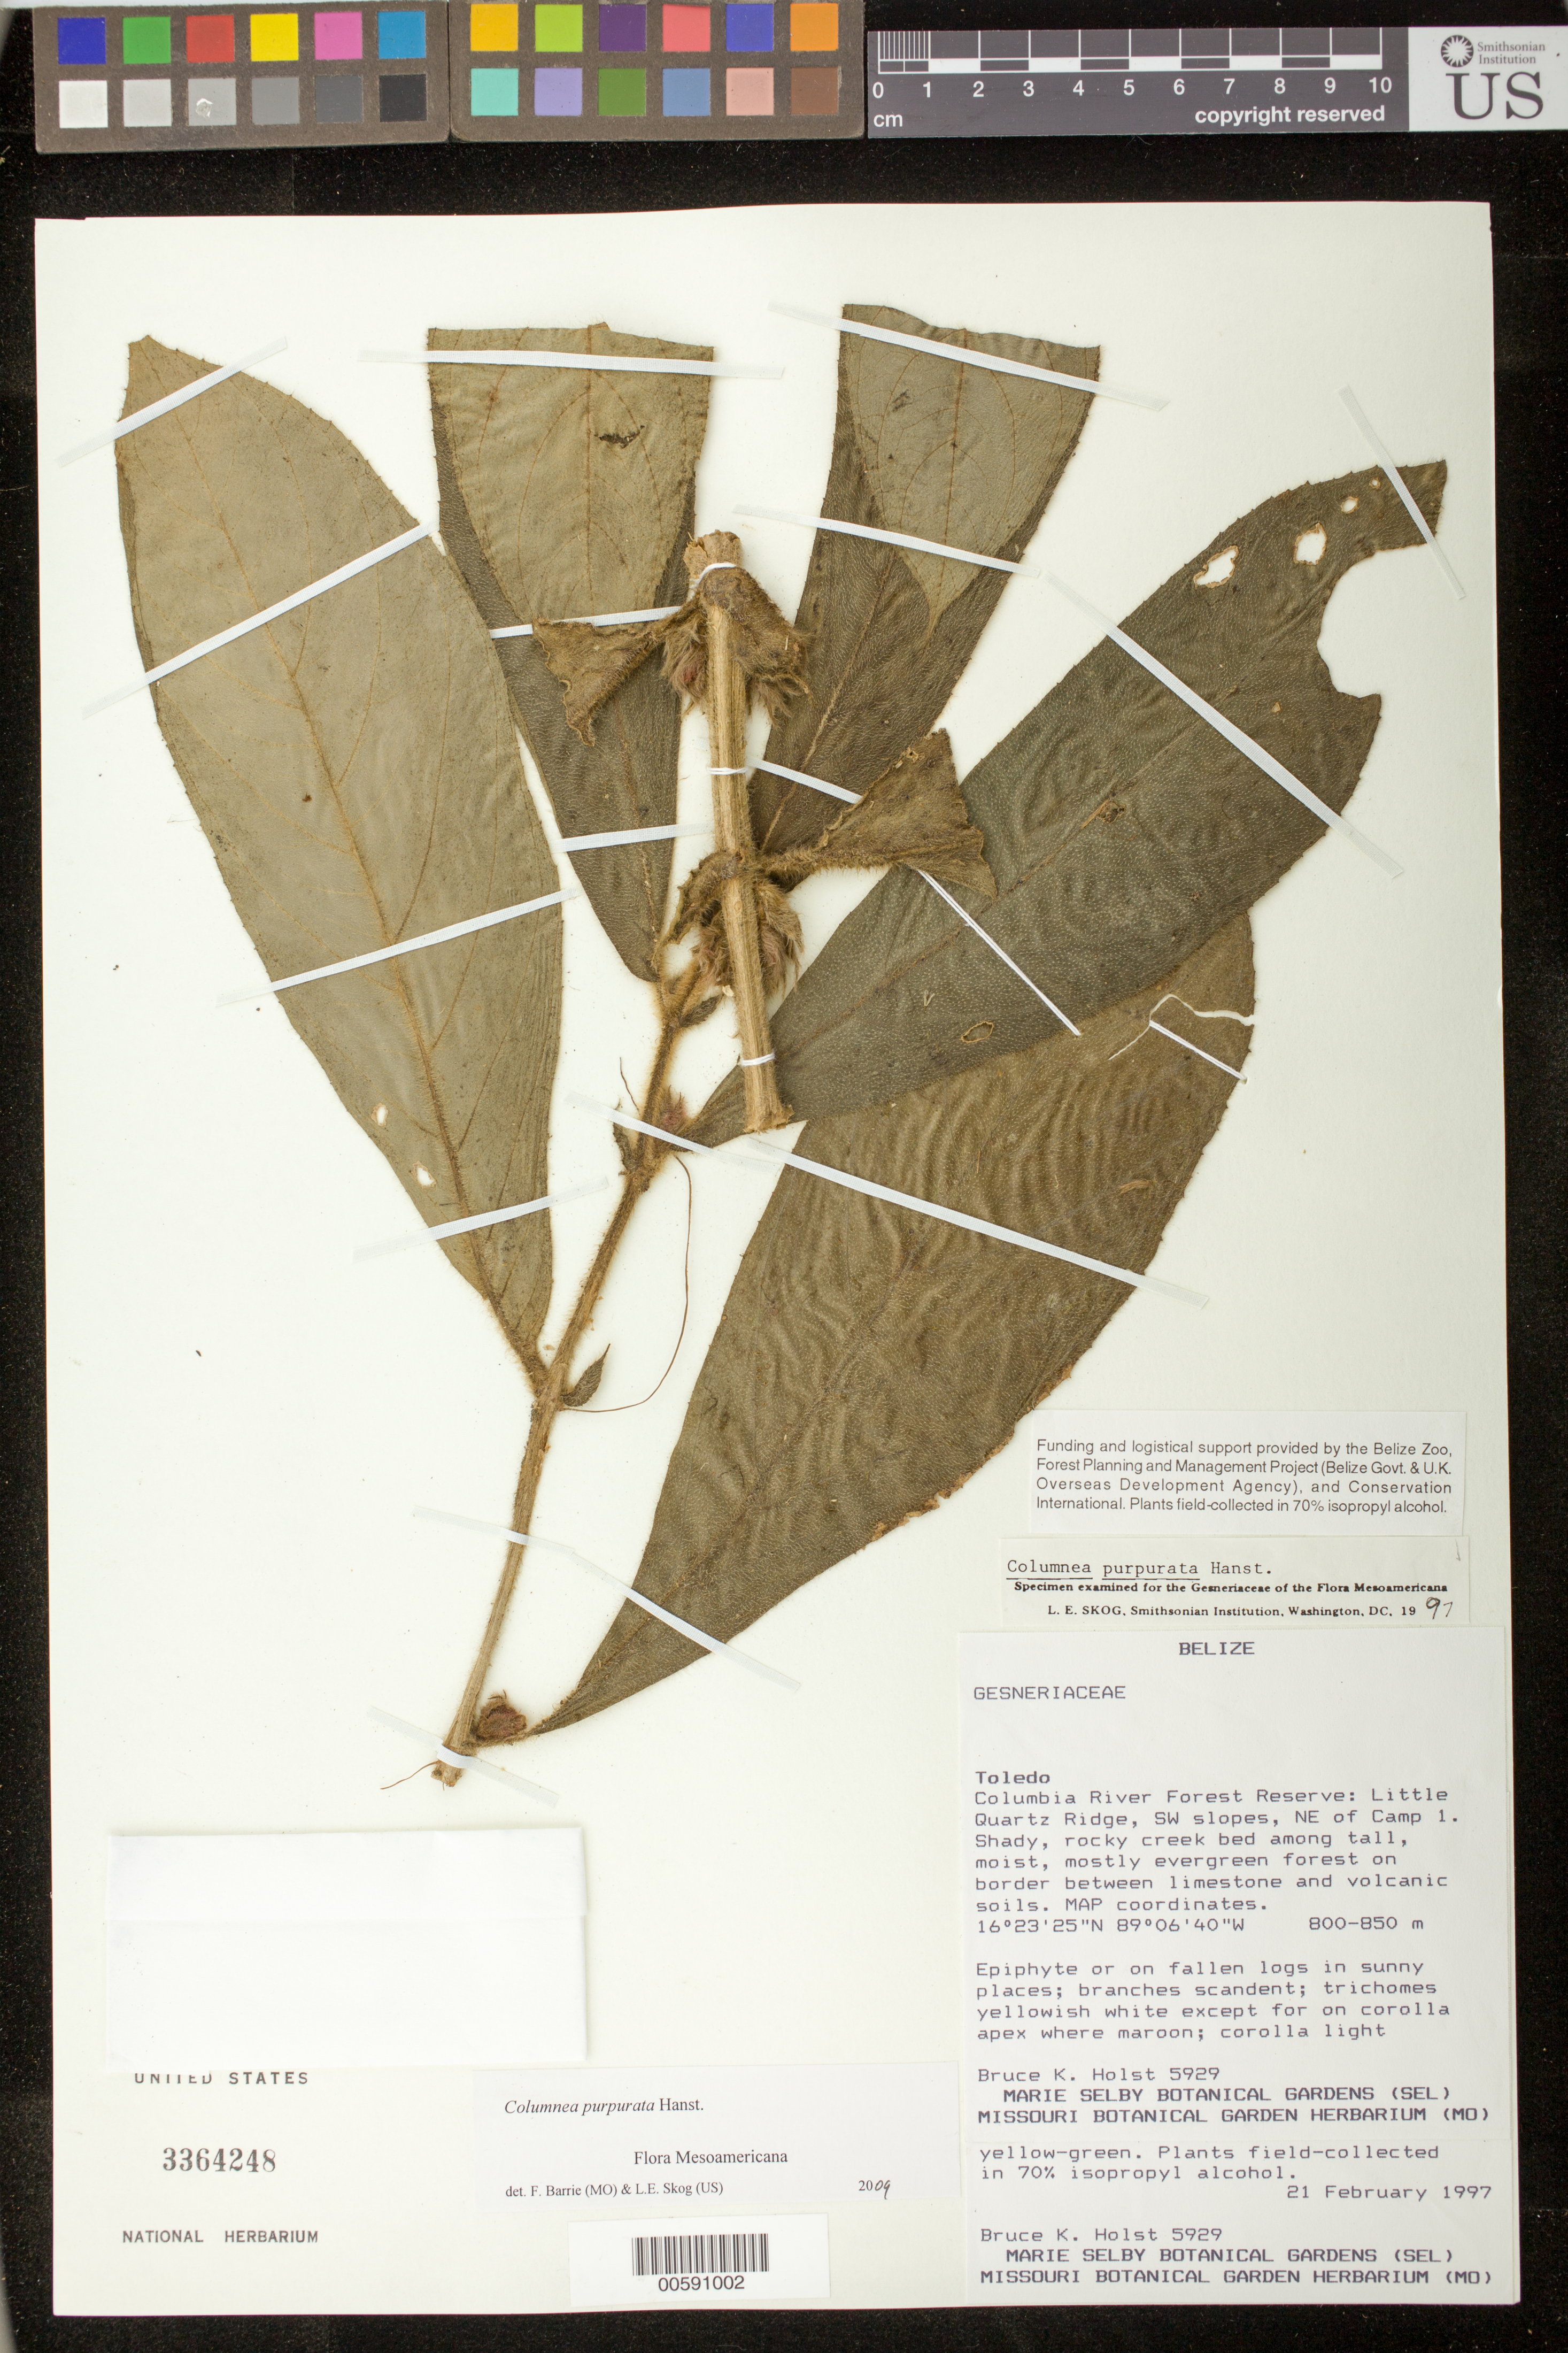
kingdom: Plantae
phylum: Tracheophyta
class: Magnoliopsida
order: Lamiales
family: Gesneriaceae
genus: Columnea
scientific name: Columnea purpurata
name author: Hanst.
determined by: Skog, Laurence E.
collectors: B. Holst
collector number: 5929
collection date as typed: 21 Feb 1997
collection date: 1997-02-21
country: Belize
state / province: Toledo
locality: Columbia River Forest Reserve: Little Quartz Ridge, SW slopes, NE of Camp 1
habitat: Shady, rocky creek bed among tall, moist, mostly evergreen forest on border between limestone and volcanic soils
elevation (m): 800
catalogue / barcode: US 3364248